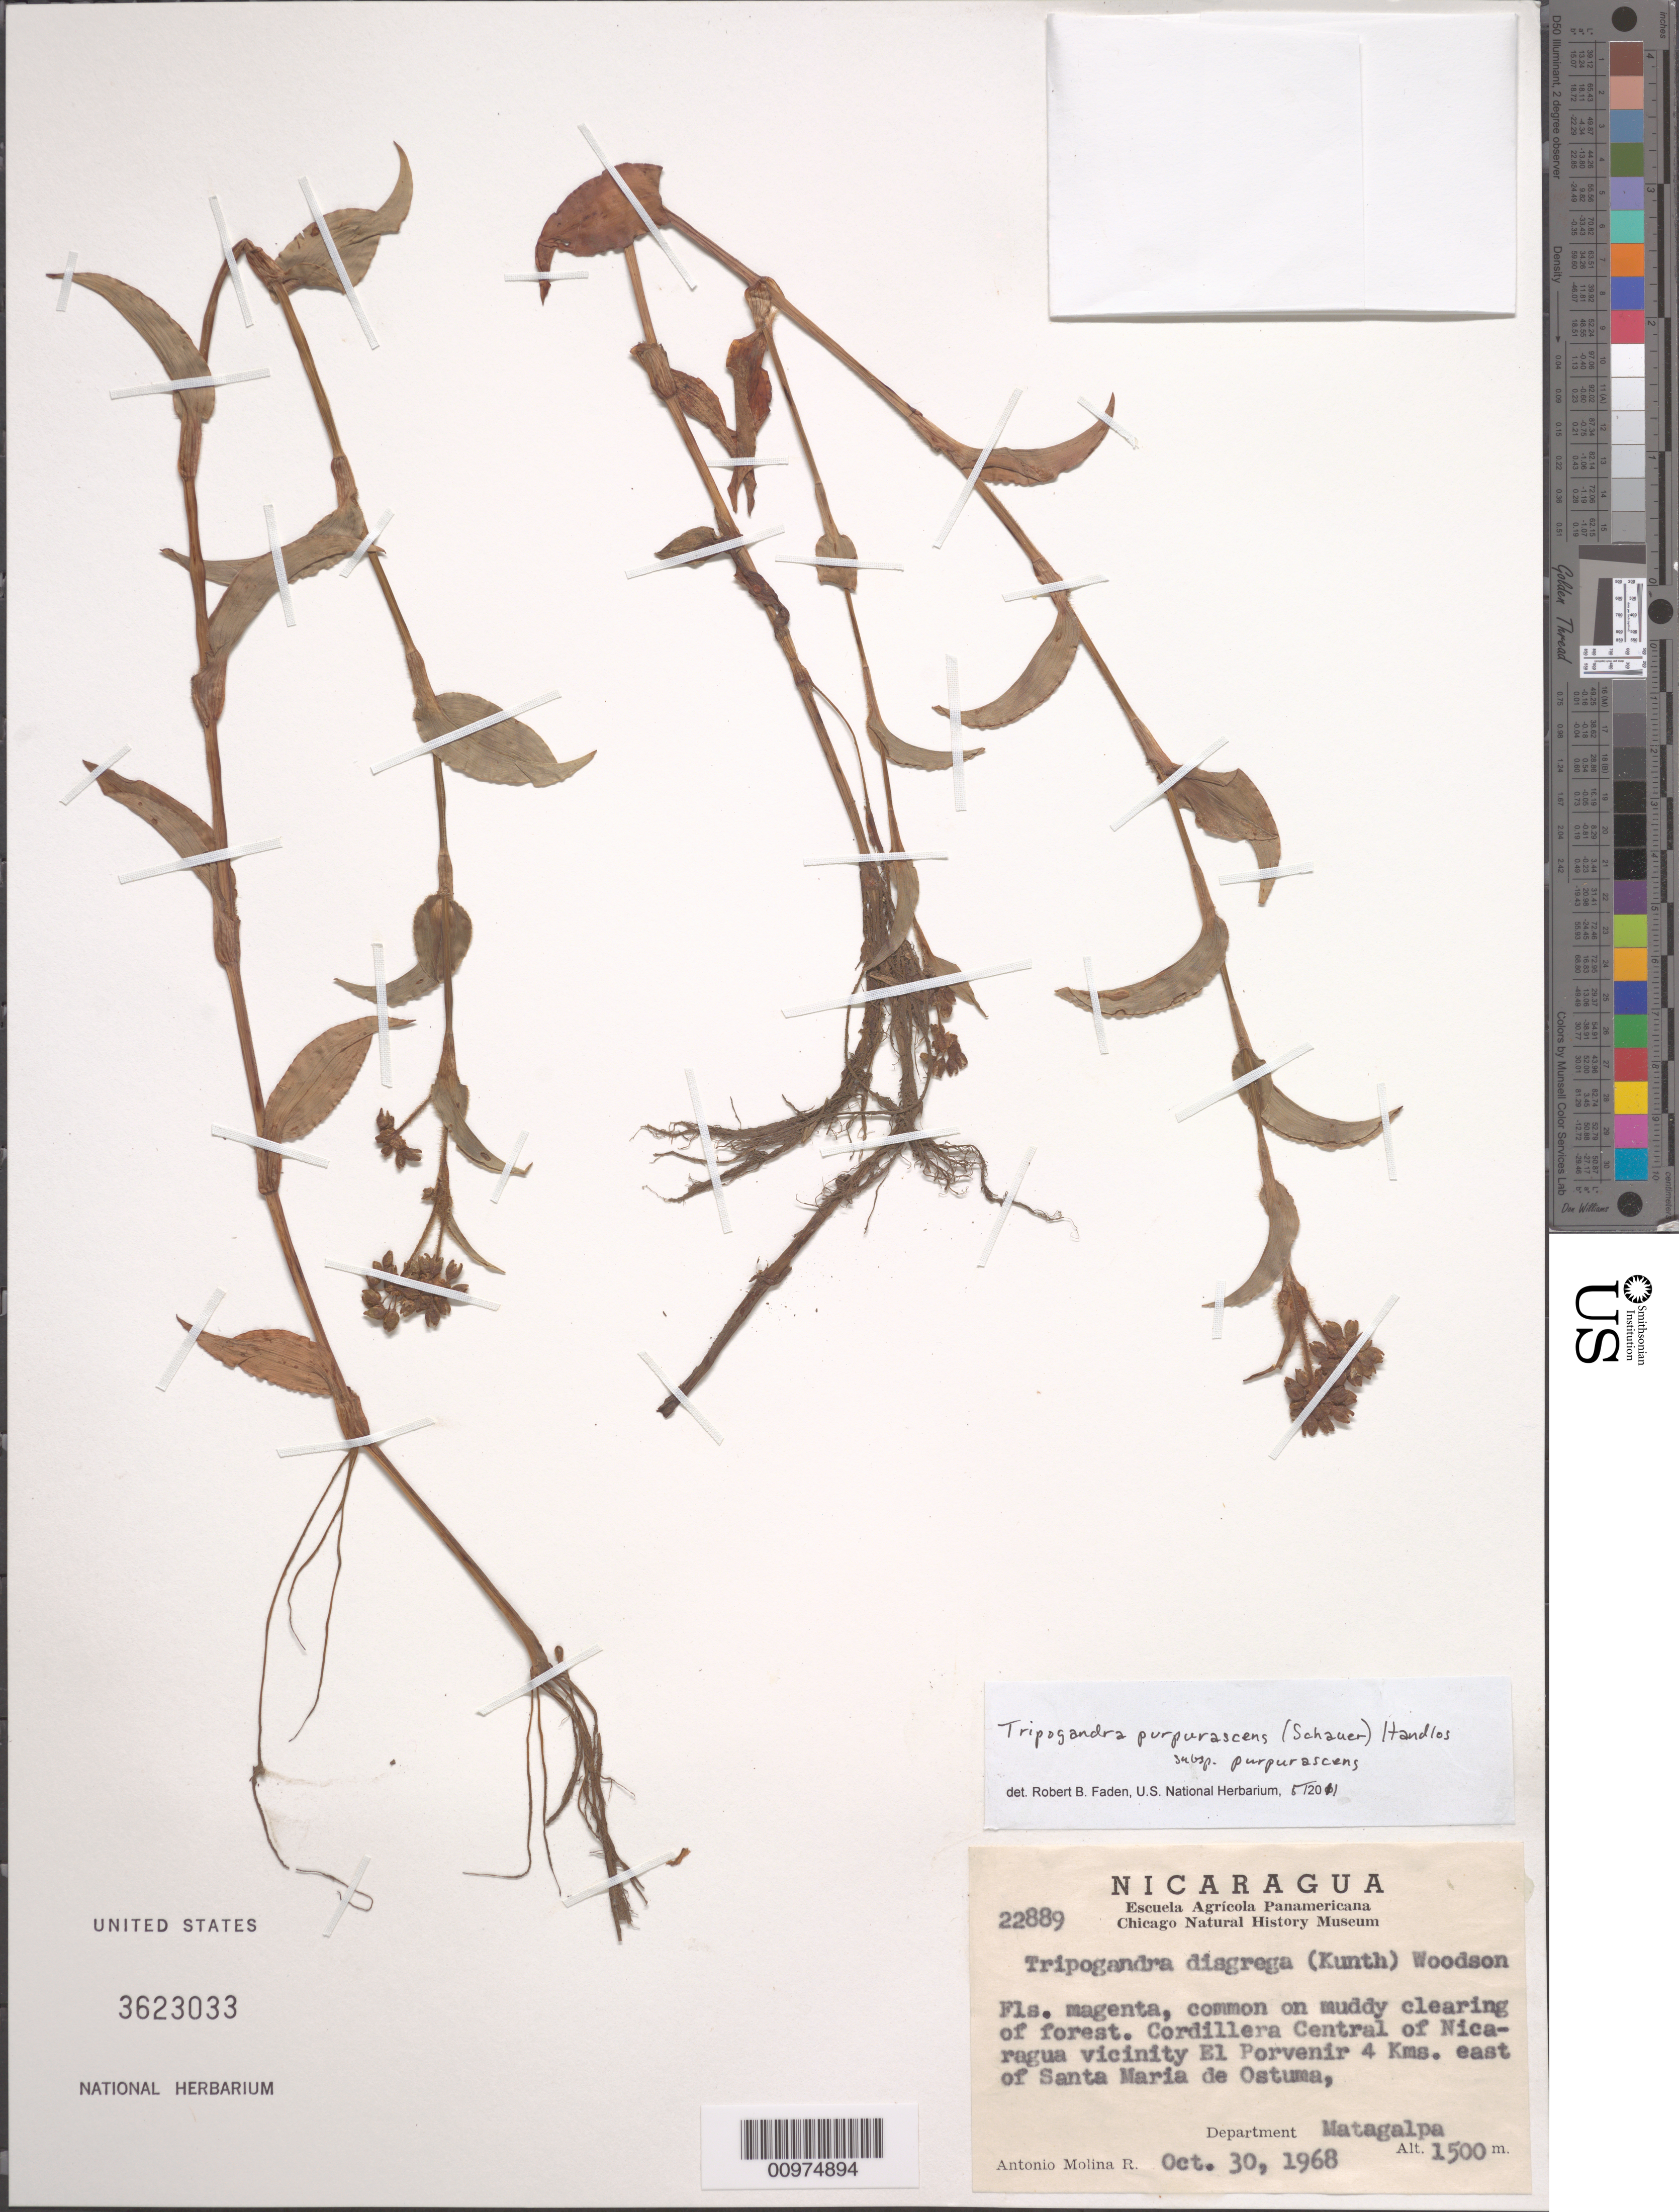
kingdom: Plantae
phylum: Tracheophyta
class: Liliopsida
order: Commelinales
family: Commelinaceae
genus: Tripogandra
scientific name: Tripogandra purpurascens subsp. purpurascens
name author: (S. Schauer) Handlos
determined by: Faden, Robert B., (US), Smithsonian Institution - National Museum of Natural History (UNITED STATES)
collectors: A. Molina R.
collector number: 22889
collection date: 1968-10-30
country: Nicaragua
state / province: Matagalpa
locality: Cordillera Central of Nicaragua vicinity El Porvenir 4 kms. east of Santa Maria de Ostuma,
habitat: common on muddy clearing of forest.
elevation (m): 1500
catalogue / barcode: US 3623033